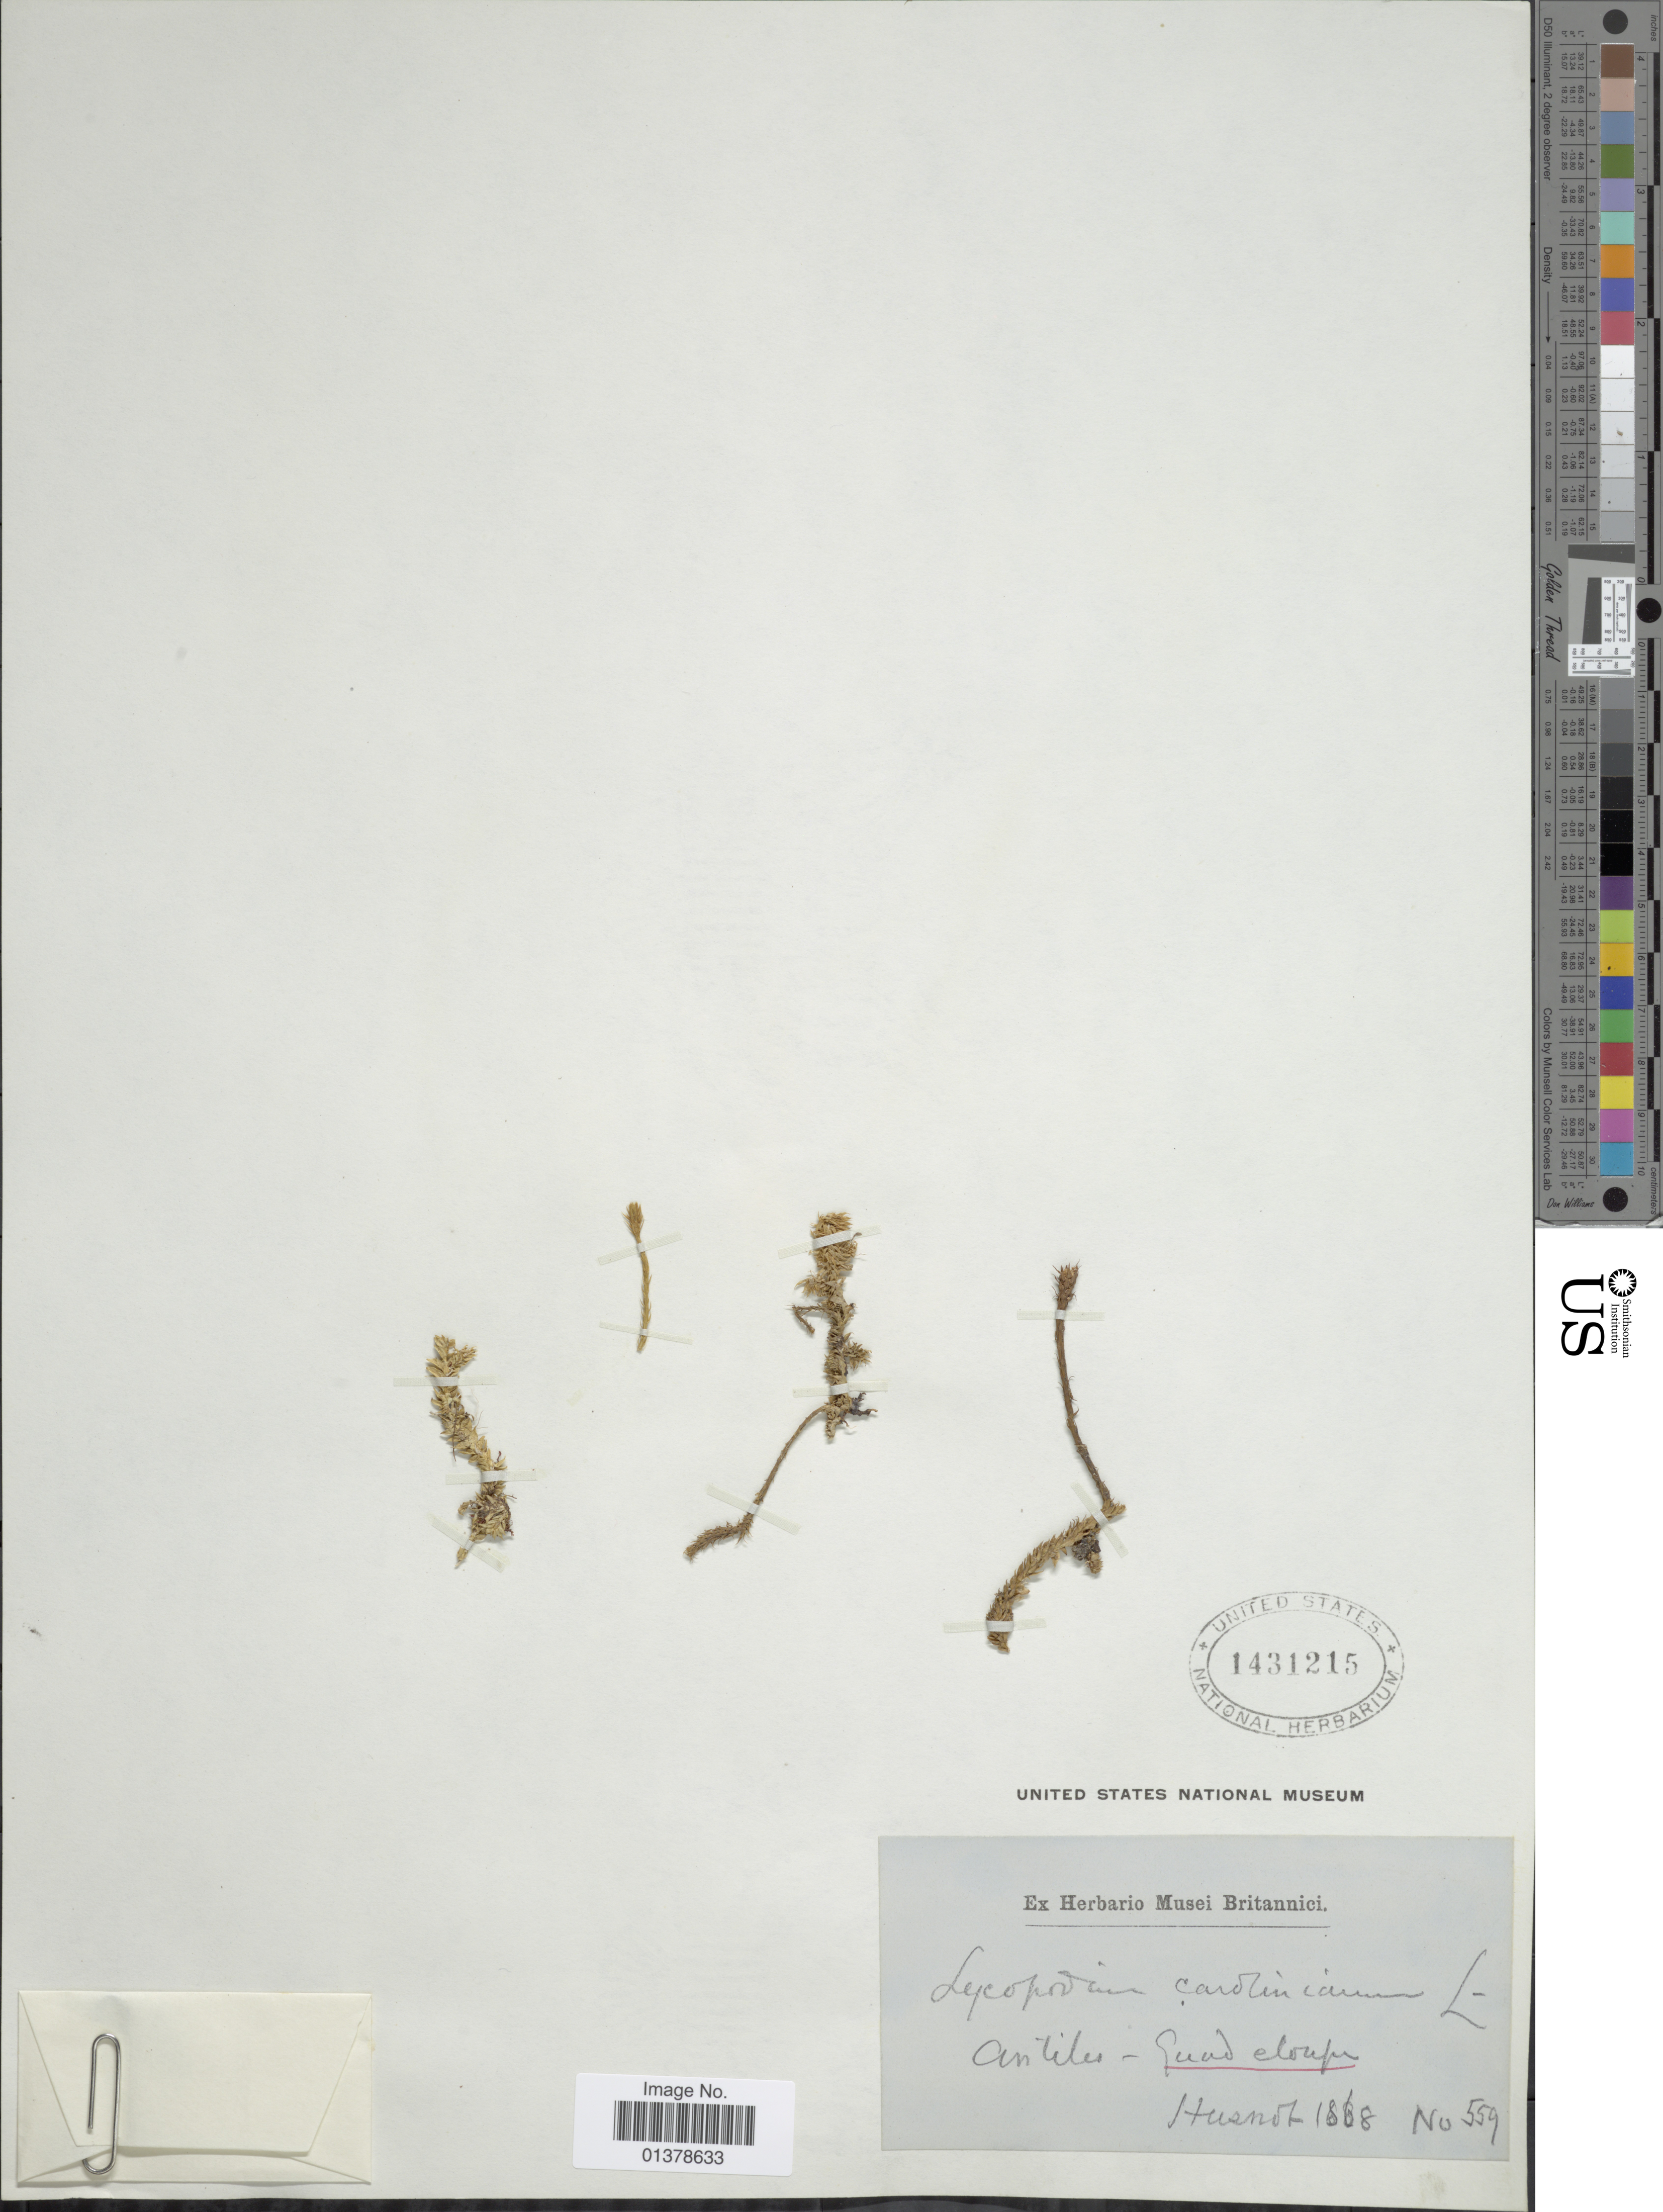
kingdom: Plantae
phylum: Tracheophyta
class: Lycopodiopsida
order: Lycopodiales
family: Lycopodiaceae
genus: Pseudolycopodiella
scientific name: Pseudolycopodiella meridionalis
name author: (Underw. & F.E. Lloyd) Holub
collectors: P. T. Husnot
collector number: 559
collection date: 1868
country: Guadeloupe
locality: Antiles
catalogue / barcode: US 1431215